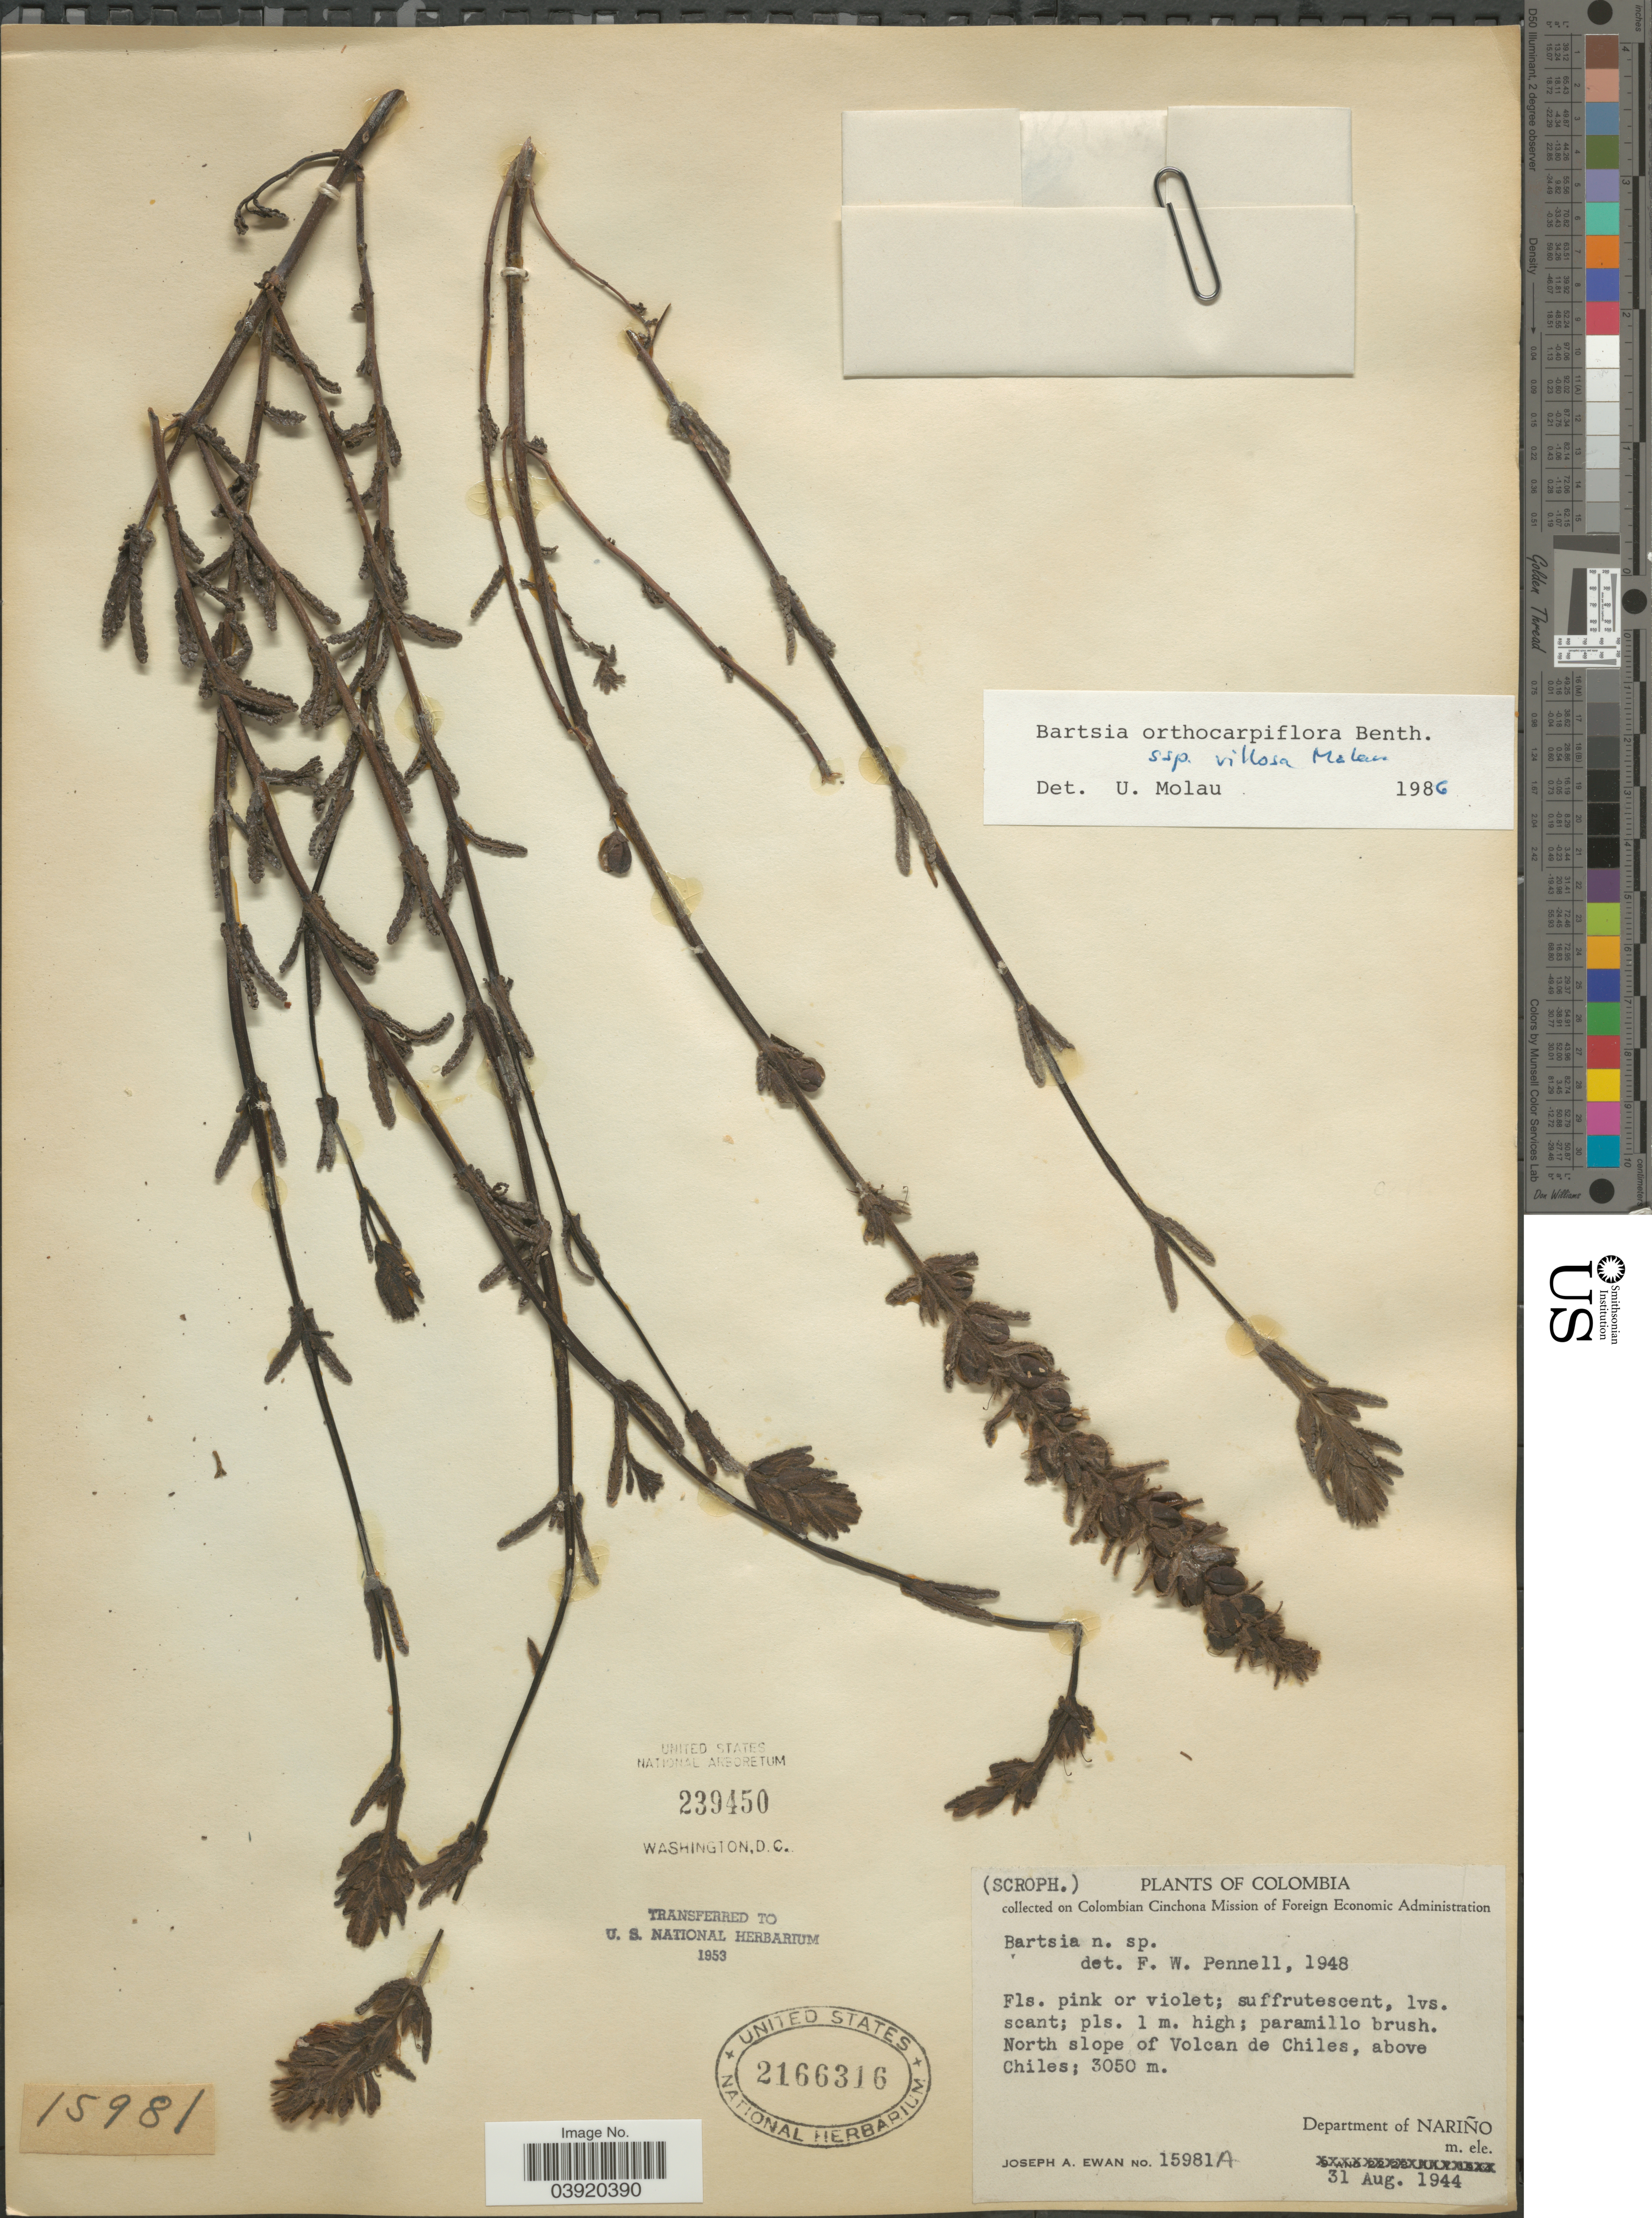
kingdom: Plantae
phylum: Tracheophyta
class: Magnoliopsida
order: Lamiales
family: Orobanchaceae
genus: Bartsia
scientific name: Bartsia orthocarpiflora subsp. villosa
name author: Molau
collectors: J. A. Ewan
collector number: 15981A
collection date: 1944-08-31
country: Colombia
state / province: Nariño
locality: North slope of Volcan de Chiles, above Chiles. Department of Nariño.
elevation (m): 3050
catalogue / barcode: US 2166316